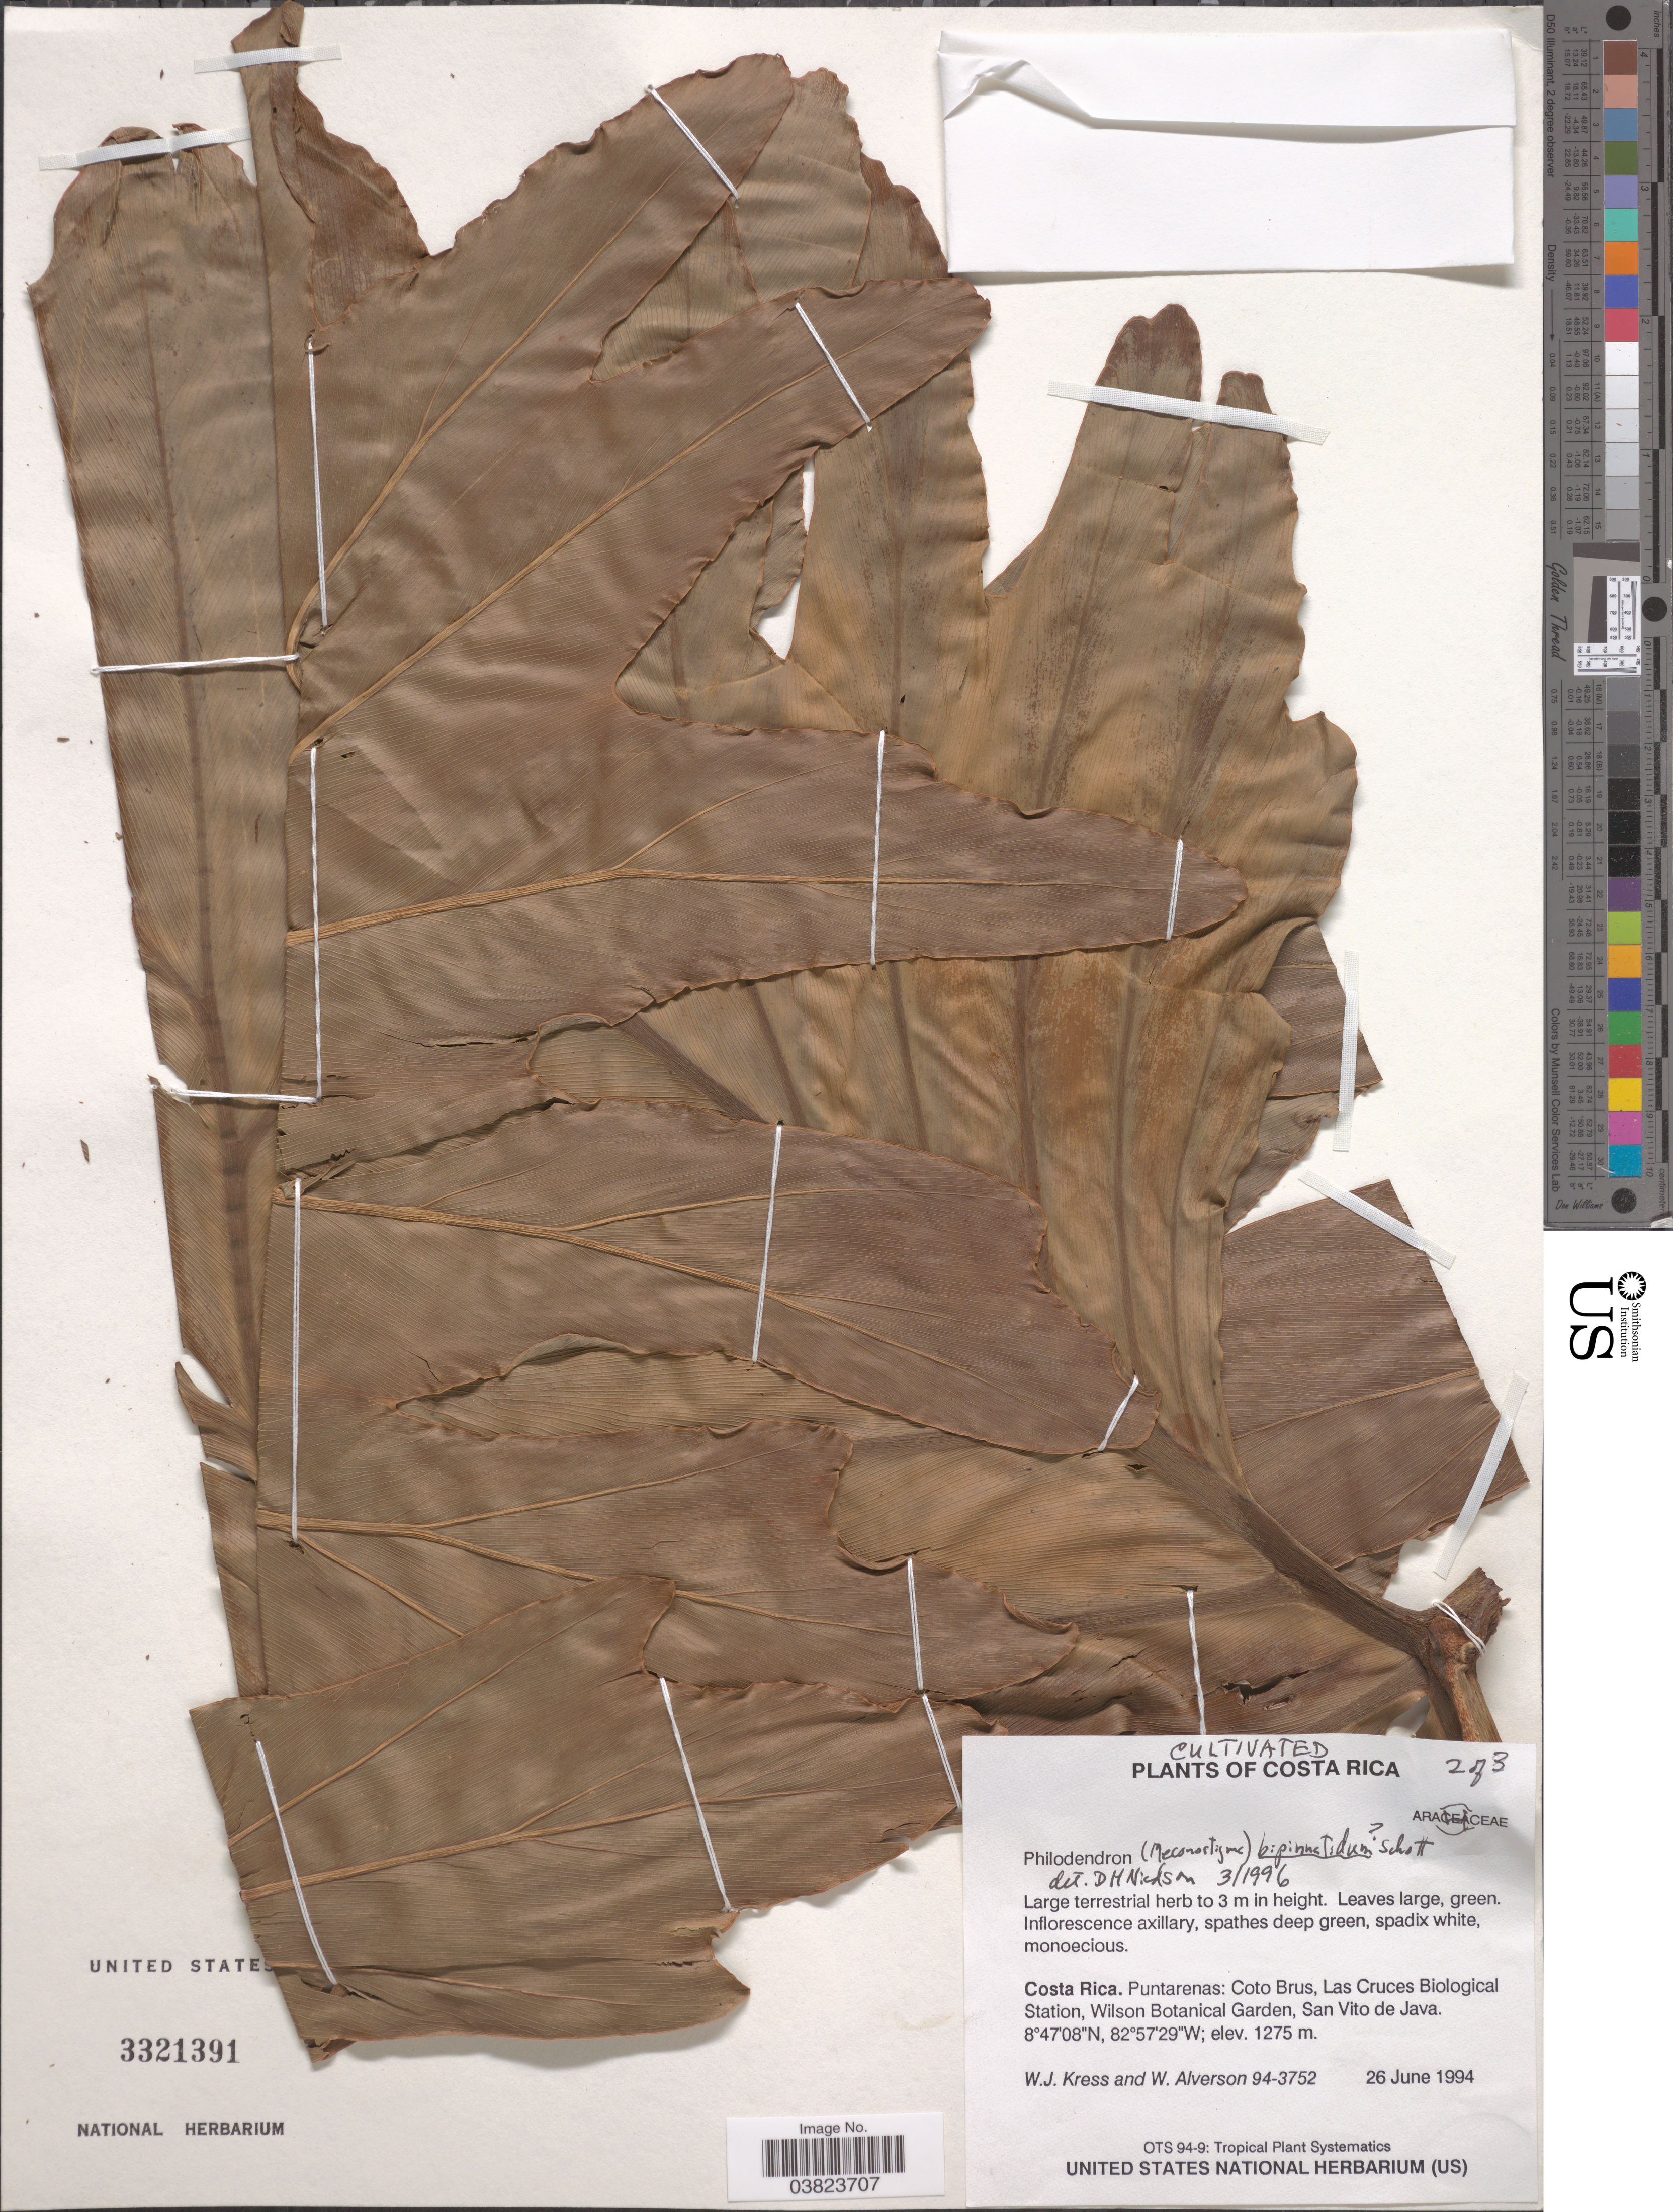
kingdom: Plantae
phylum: Tracheophyta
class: Liliopsida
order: Alismatales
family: Araceae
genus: Philodendron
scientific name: Philodendron bipinnatifidum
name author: Schott ex Endl.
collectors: W. J. Kress & W. S. Alverson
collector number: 94-3752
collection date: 1994-06-26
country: Costa Rica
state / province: Puntarenas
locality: Coto Brus, Las Cruces Biological Station, Wilson Botanical Garden, San Vito de Java.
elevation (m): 1275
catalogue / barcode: US 3321391